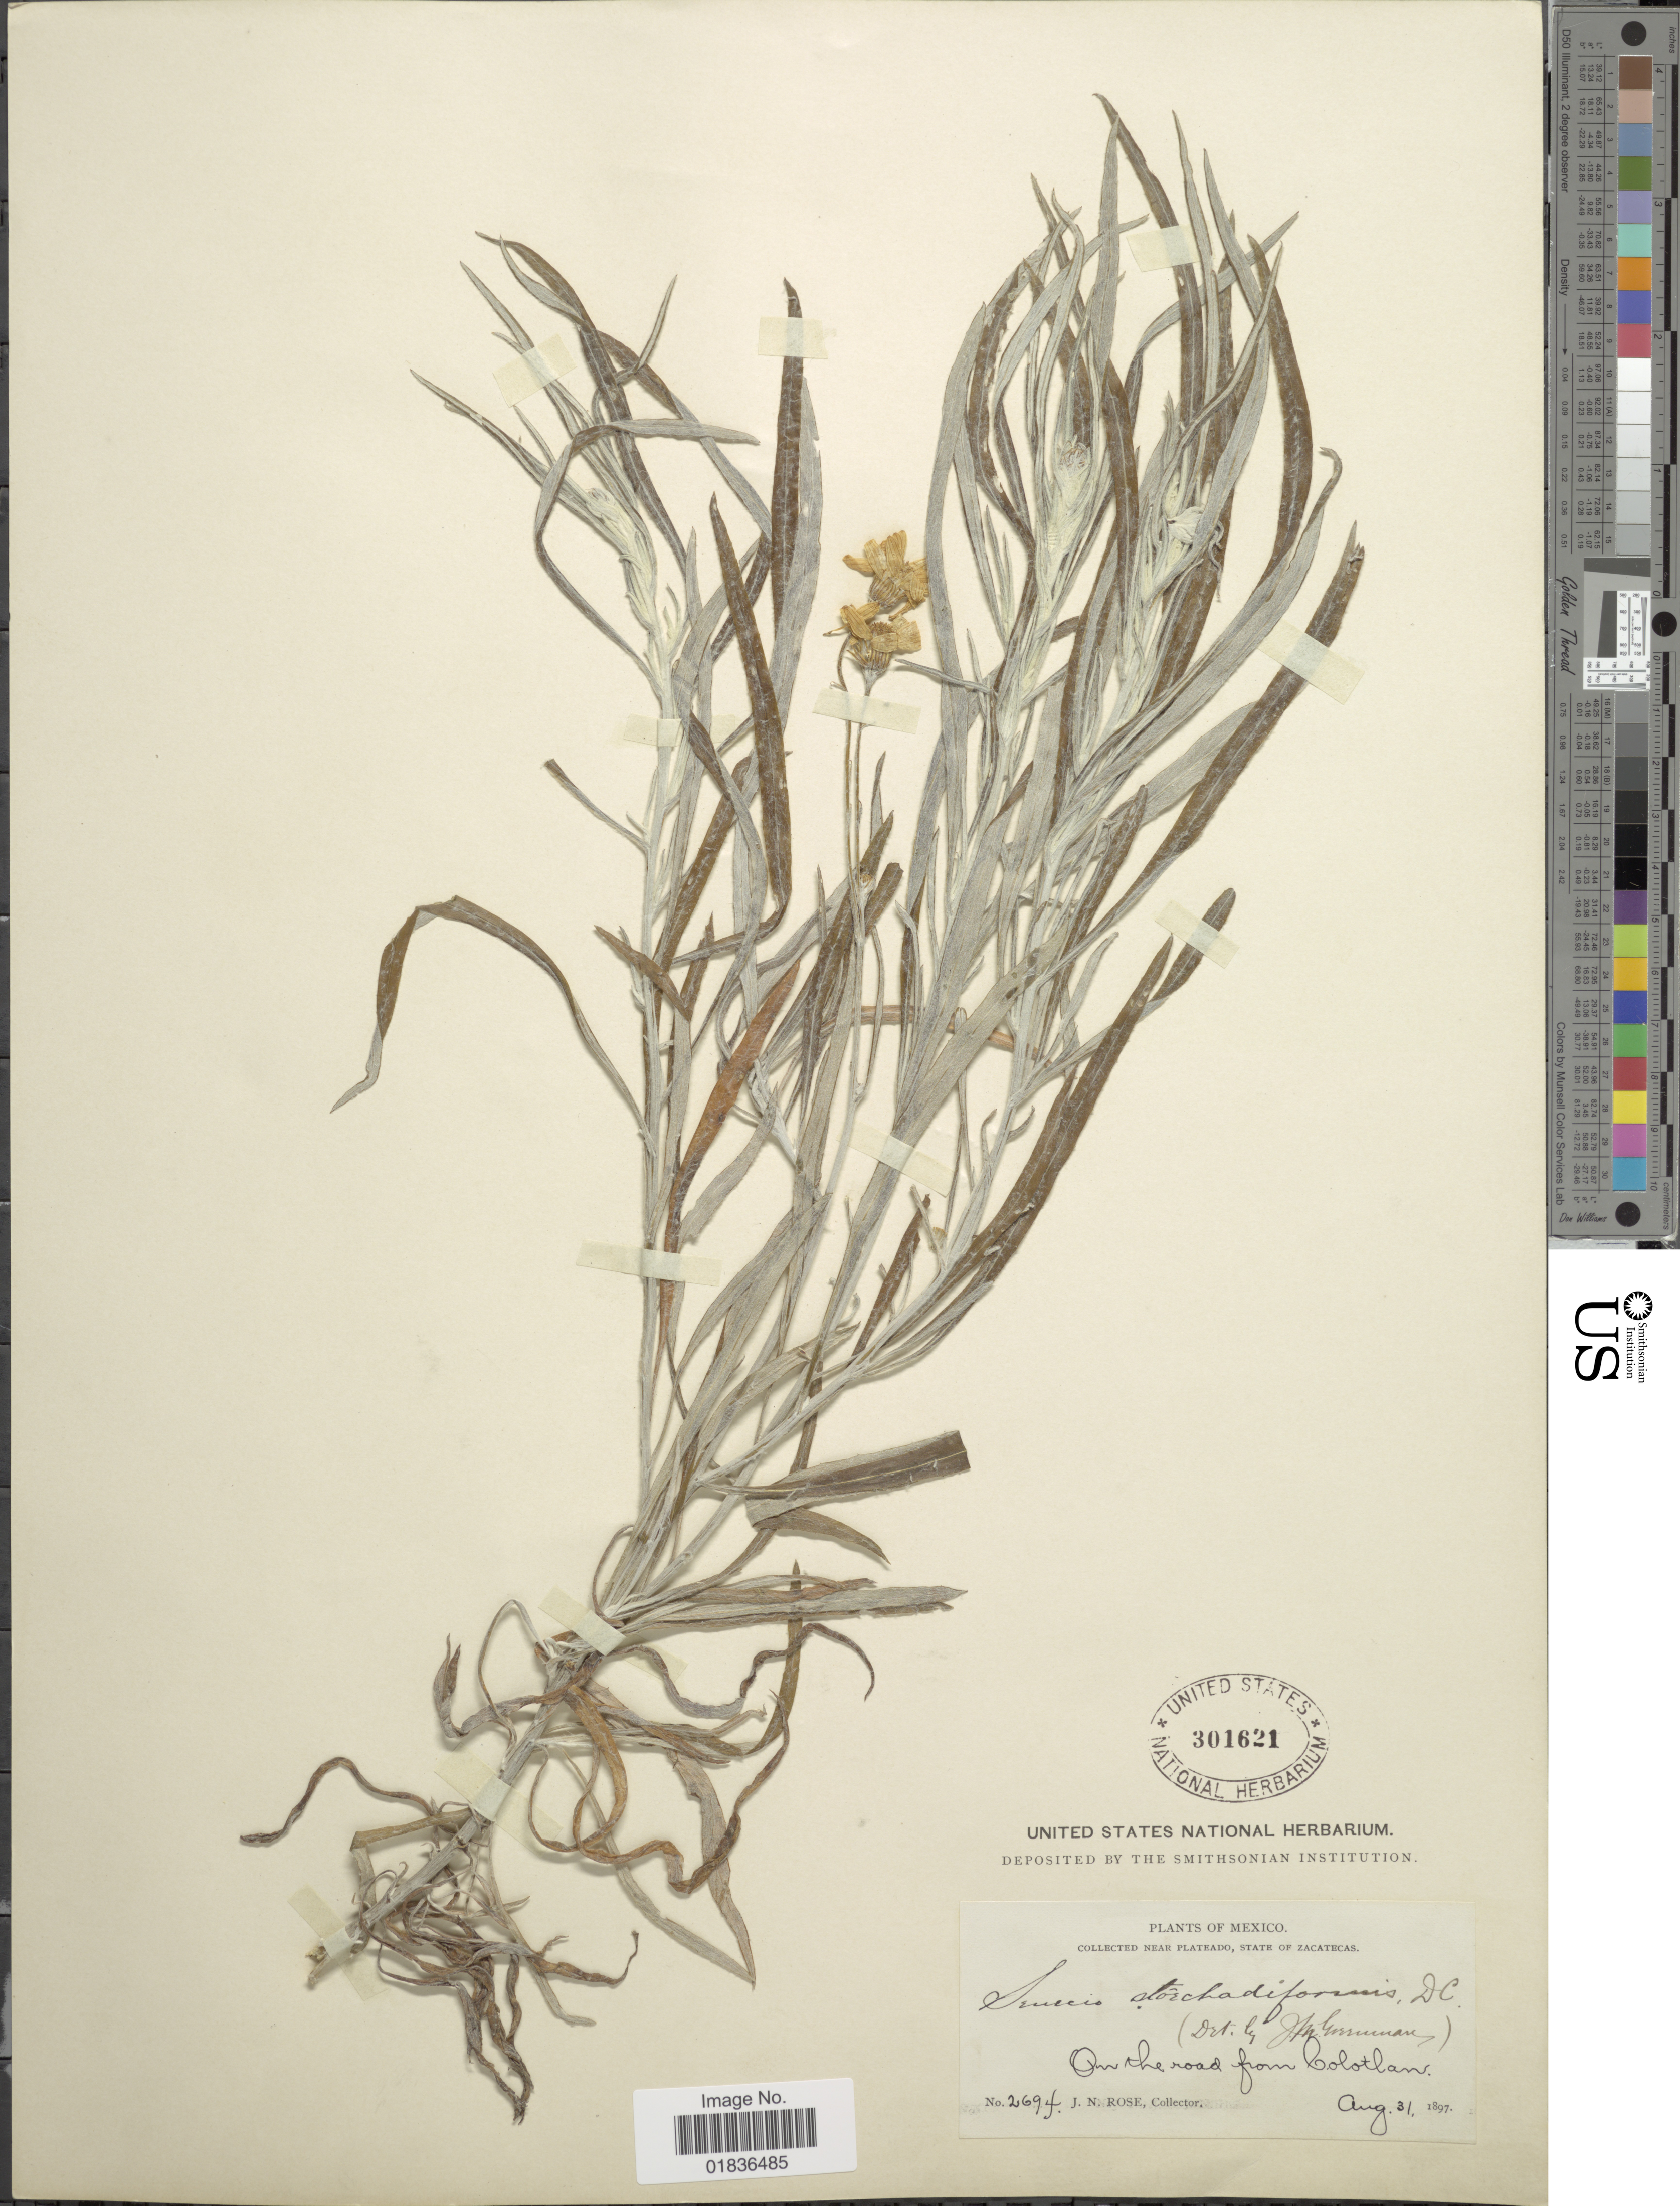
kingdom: Plantae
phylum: Tracheophyta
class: Magnoliopsida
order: Asterales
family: Asteraceae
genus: Senecio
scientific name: Senecio stoechadiformis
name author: DC.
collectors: J. N. Rose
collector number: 2694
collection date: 1897-08-31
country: Mexico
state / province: Zacatecas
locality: Near Plateado, on the road from Colotlan.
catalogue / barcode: US 301621